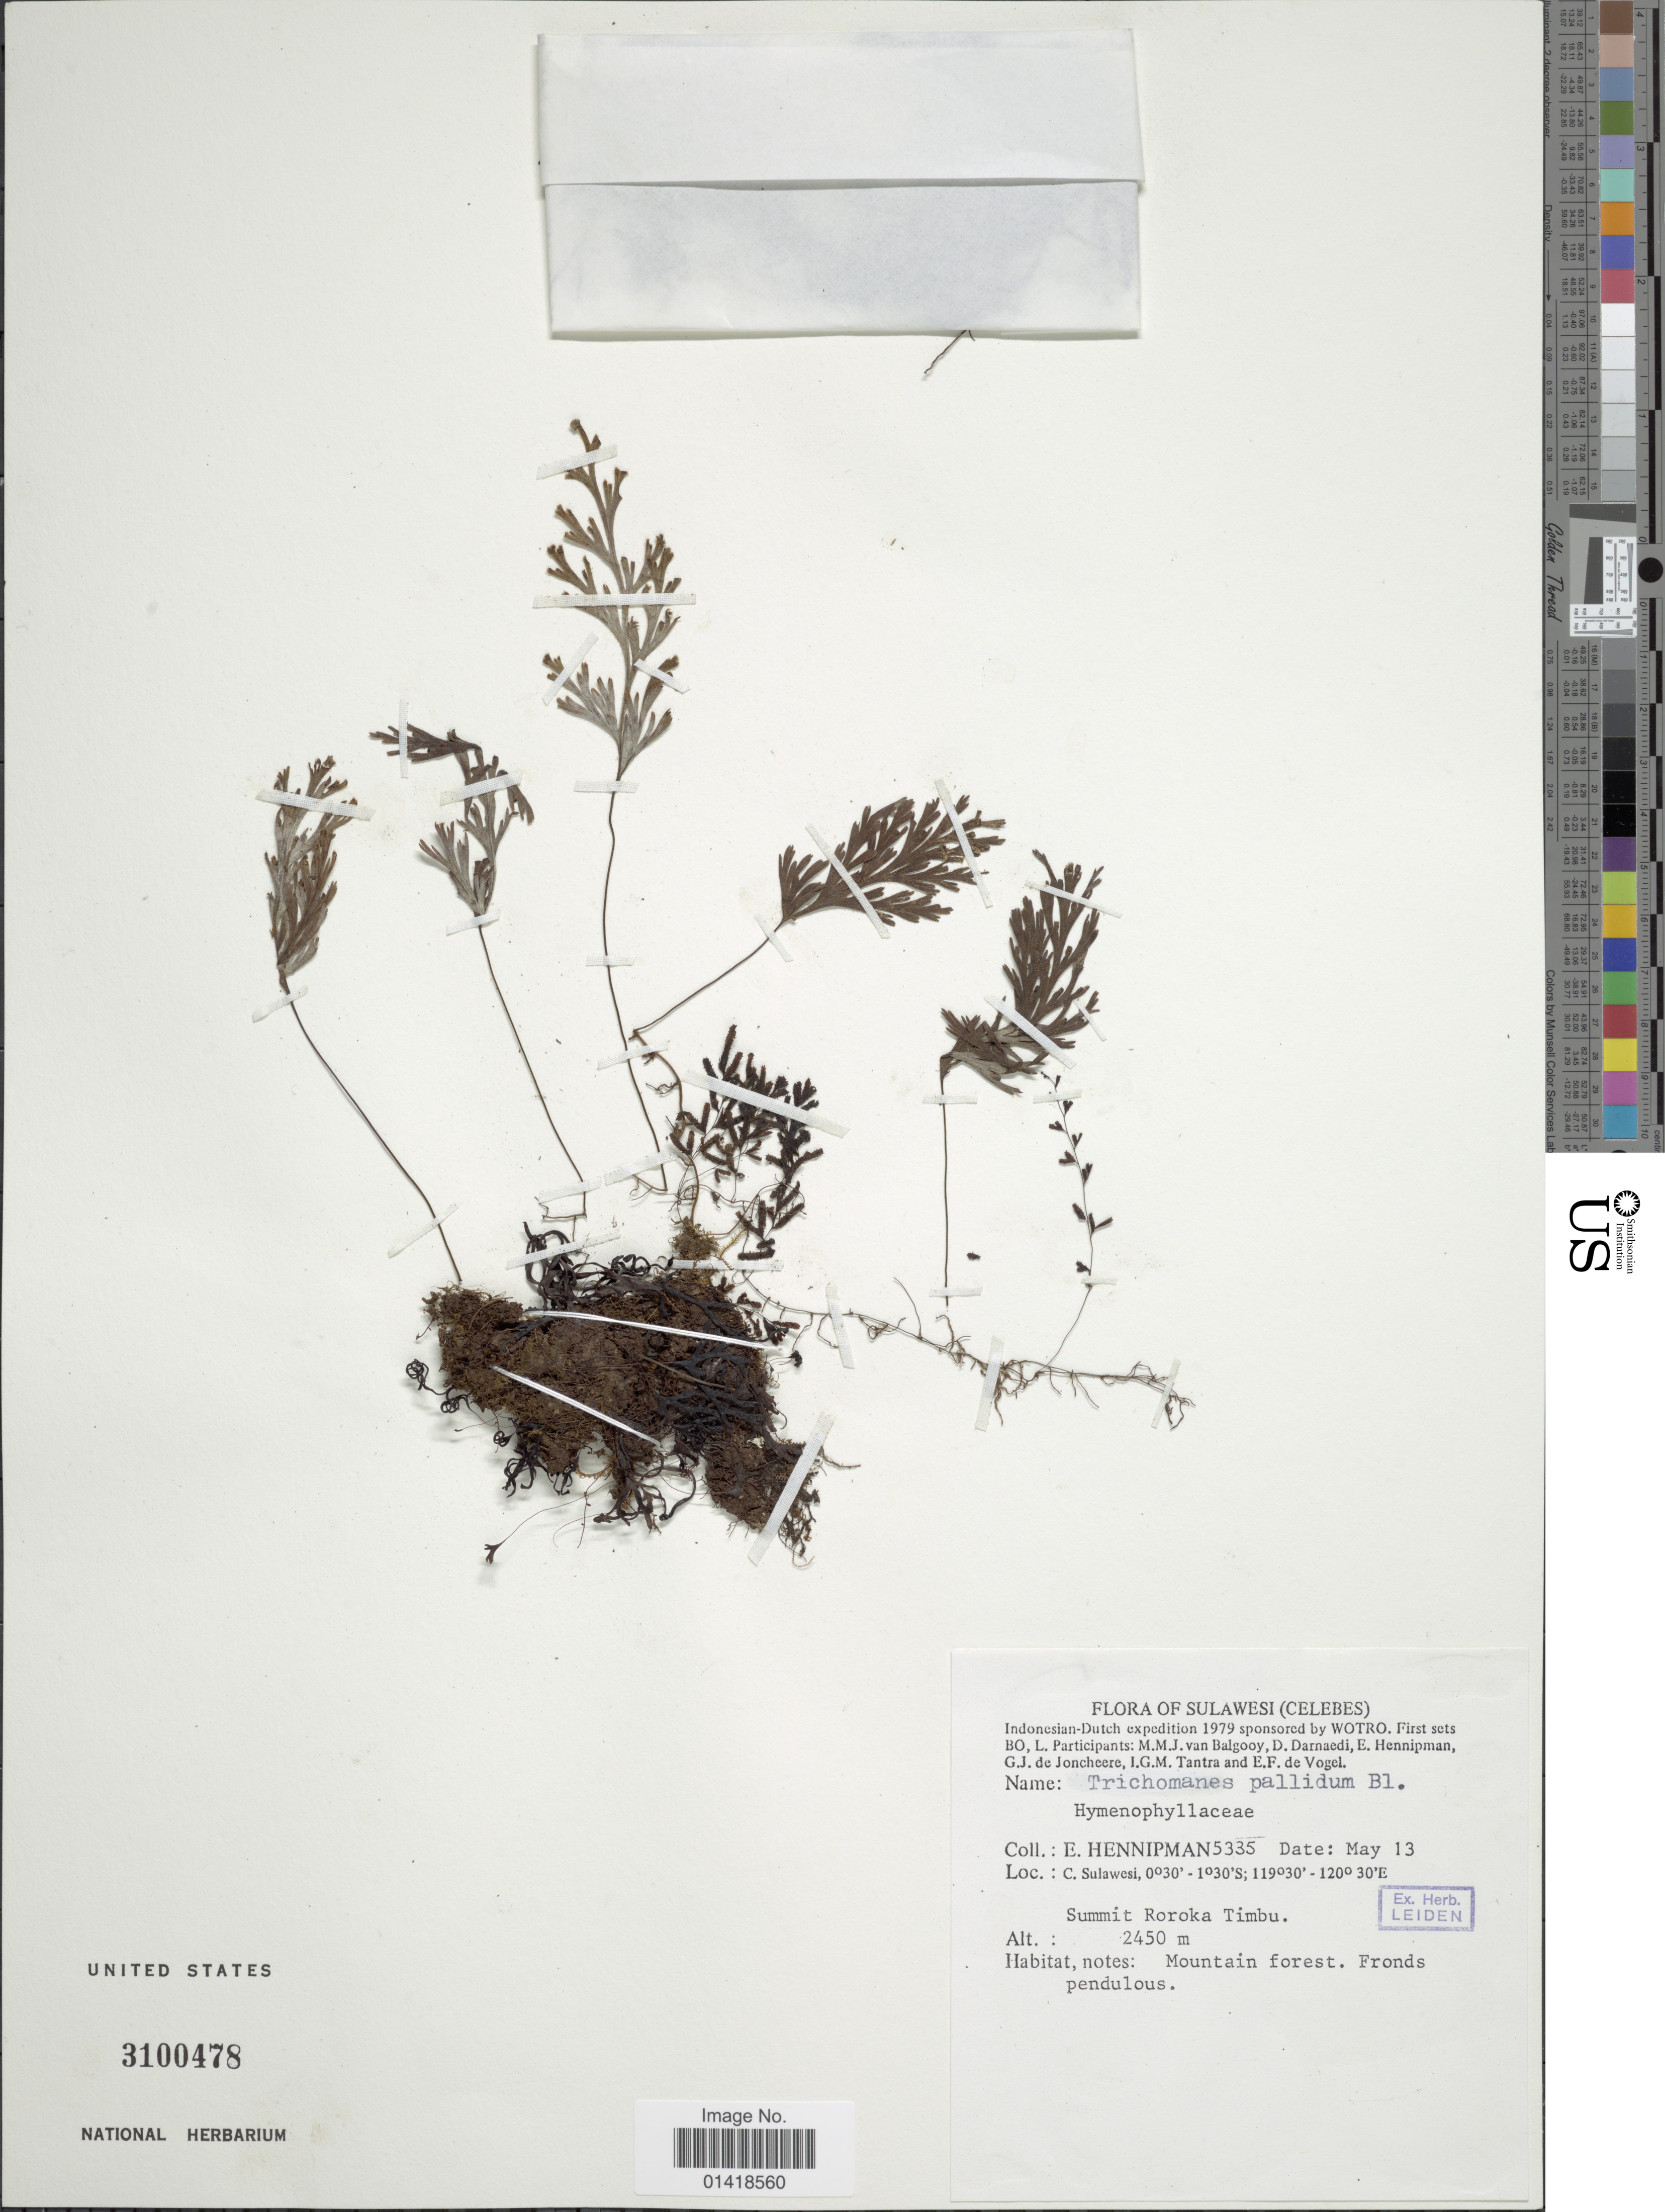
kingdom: Plantae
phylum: Tracheophyta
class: Polypodiopsida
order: Hymenophyllales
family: Hymenophyllaceae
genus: Hymenophyllum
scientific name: Hymenophyllum pallidum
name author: (Blume) Ebihara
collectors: E. Hennipman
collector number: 5335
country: Indonesia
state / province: Sulawesi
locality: Celebes. C. Sulawesi. Summit Roroka Timbu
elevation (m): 2450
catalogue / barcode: US 3100478